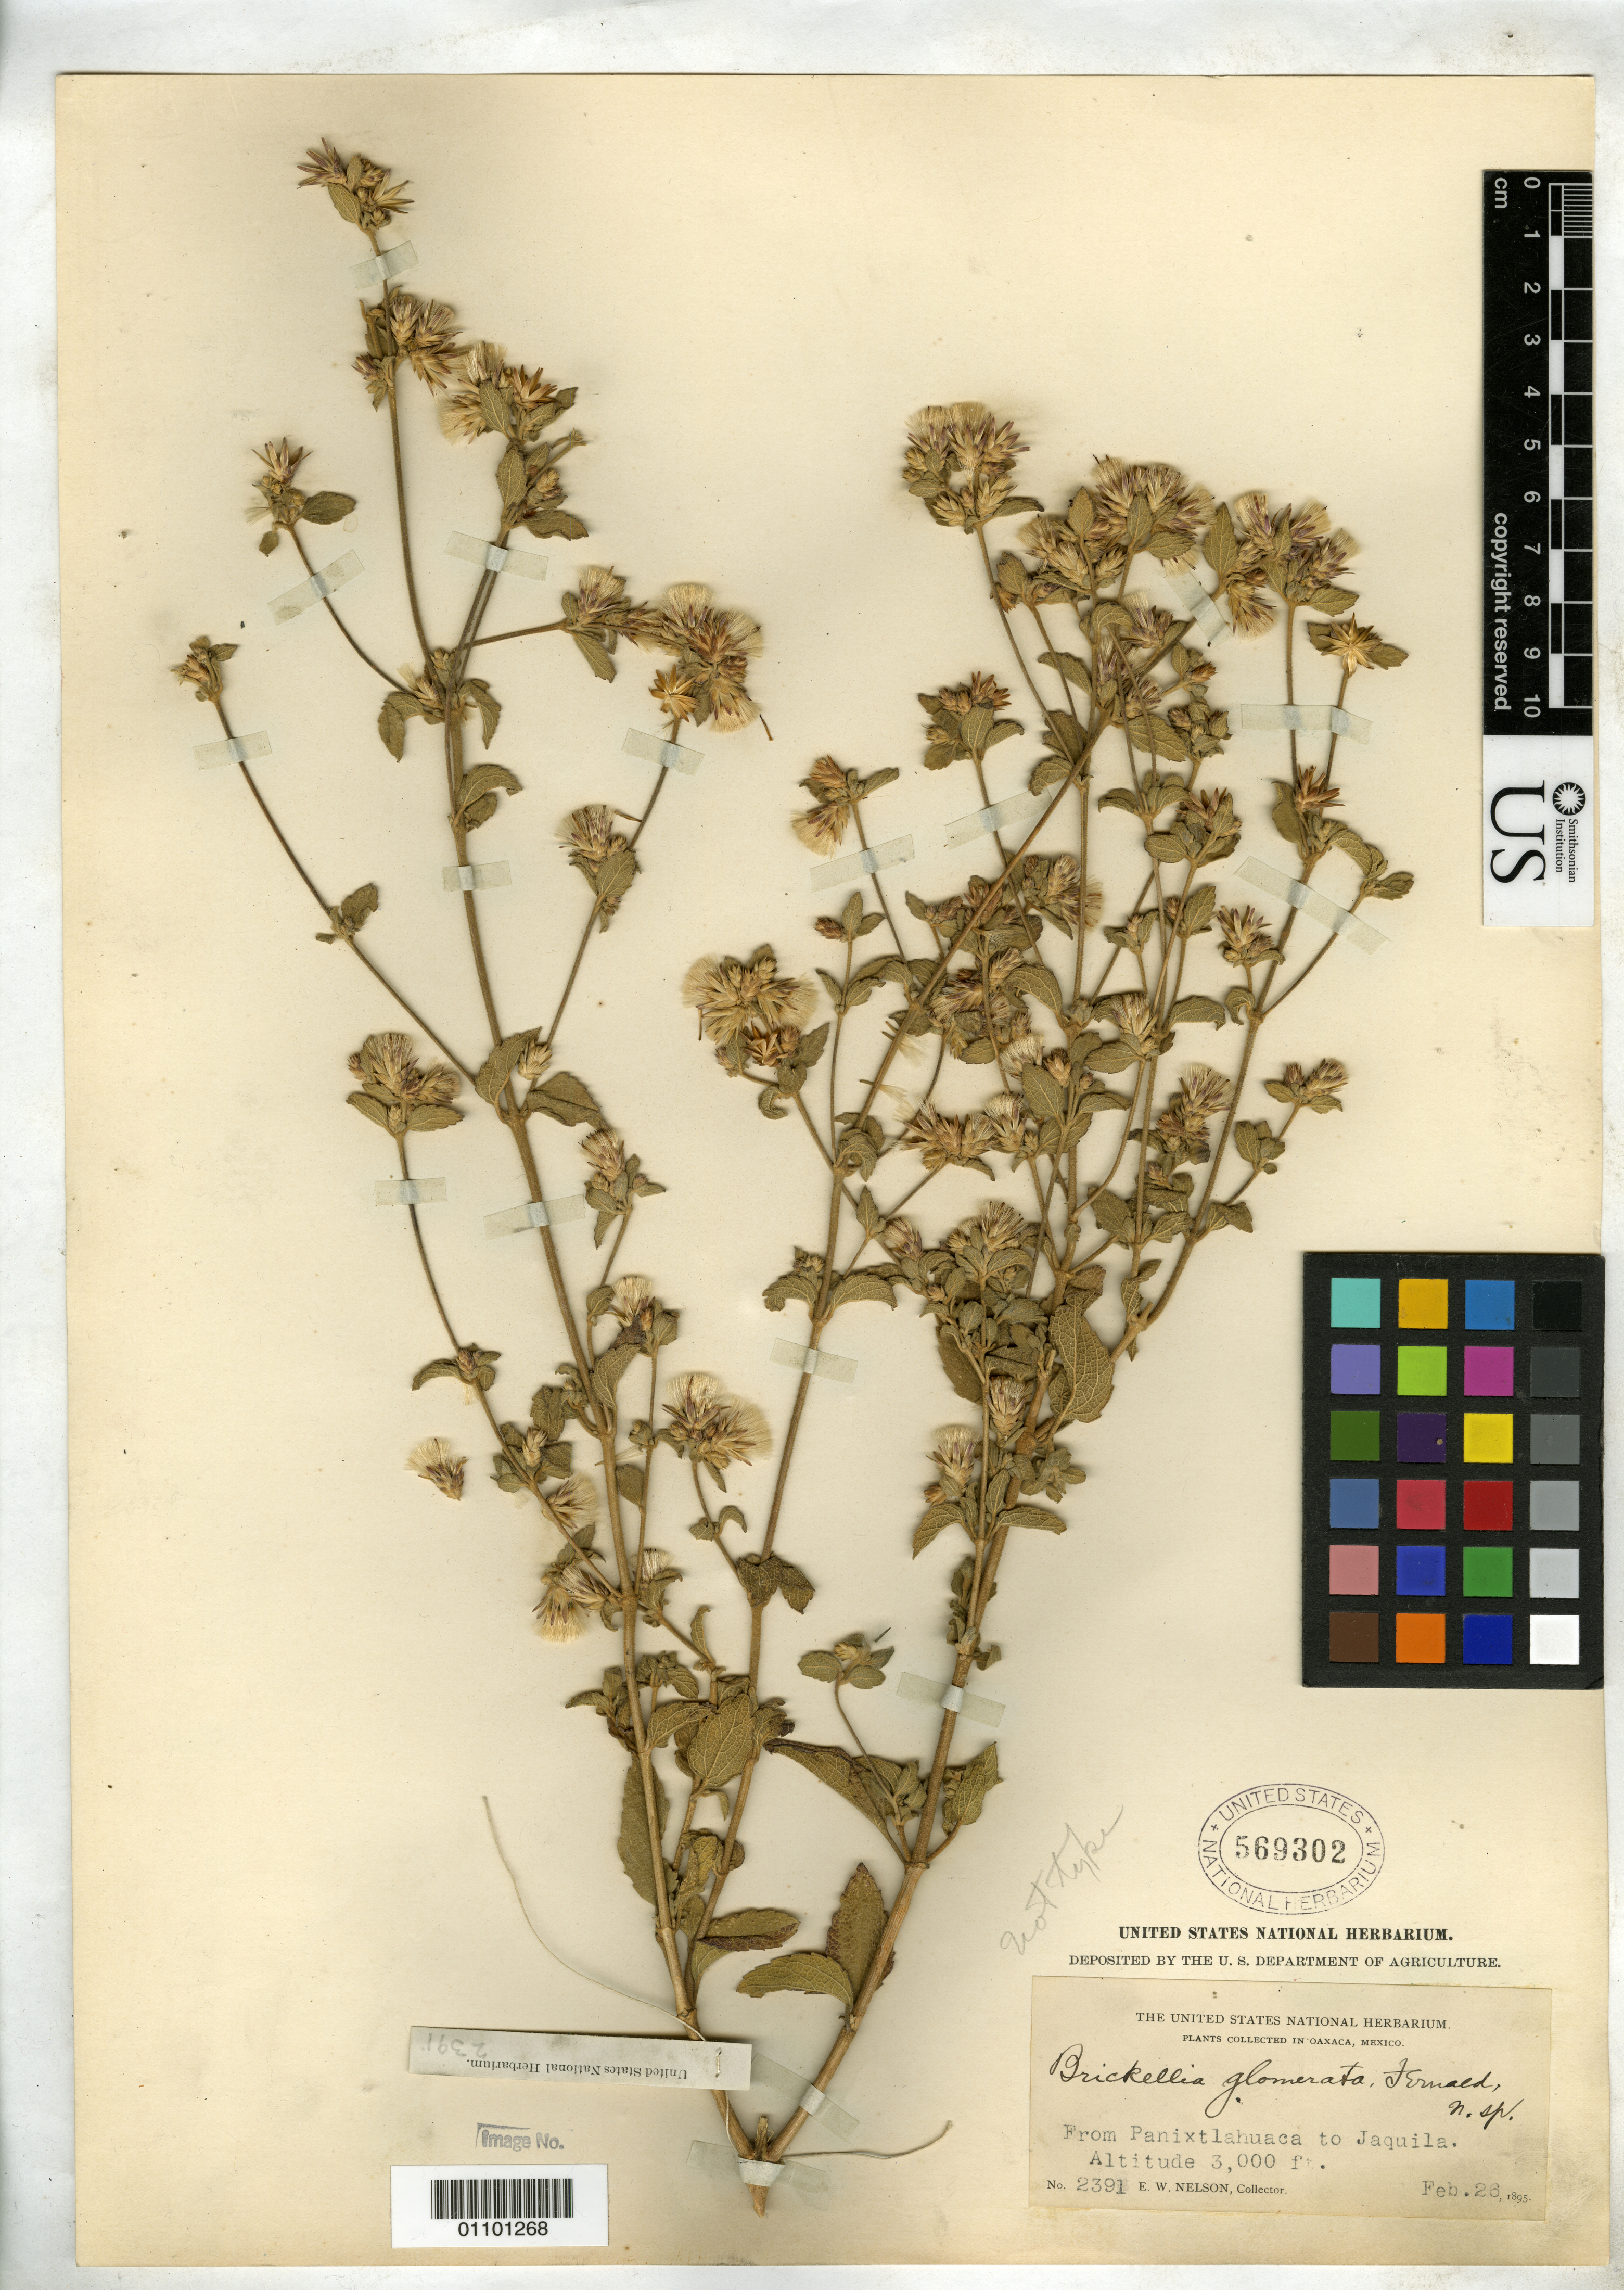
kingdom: Plantae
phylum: Tracheophyta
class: Magnoliopsida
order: Asterales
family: Asteraceae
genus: Brickellia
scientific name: Brickellia glomerata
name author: Fernald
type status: Syntype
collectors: E. W. Nelson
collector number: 2391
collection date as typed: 26 Feb 1895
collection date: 1895-02-26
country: Mexico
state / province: Oaxaca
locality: From panixtlahuaca to juquila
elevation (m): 914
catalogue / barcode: US 569302